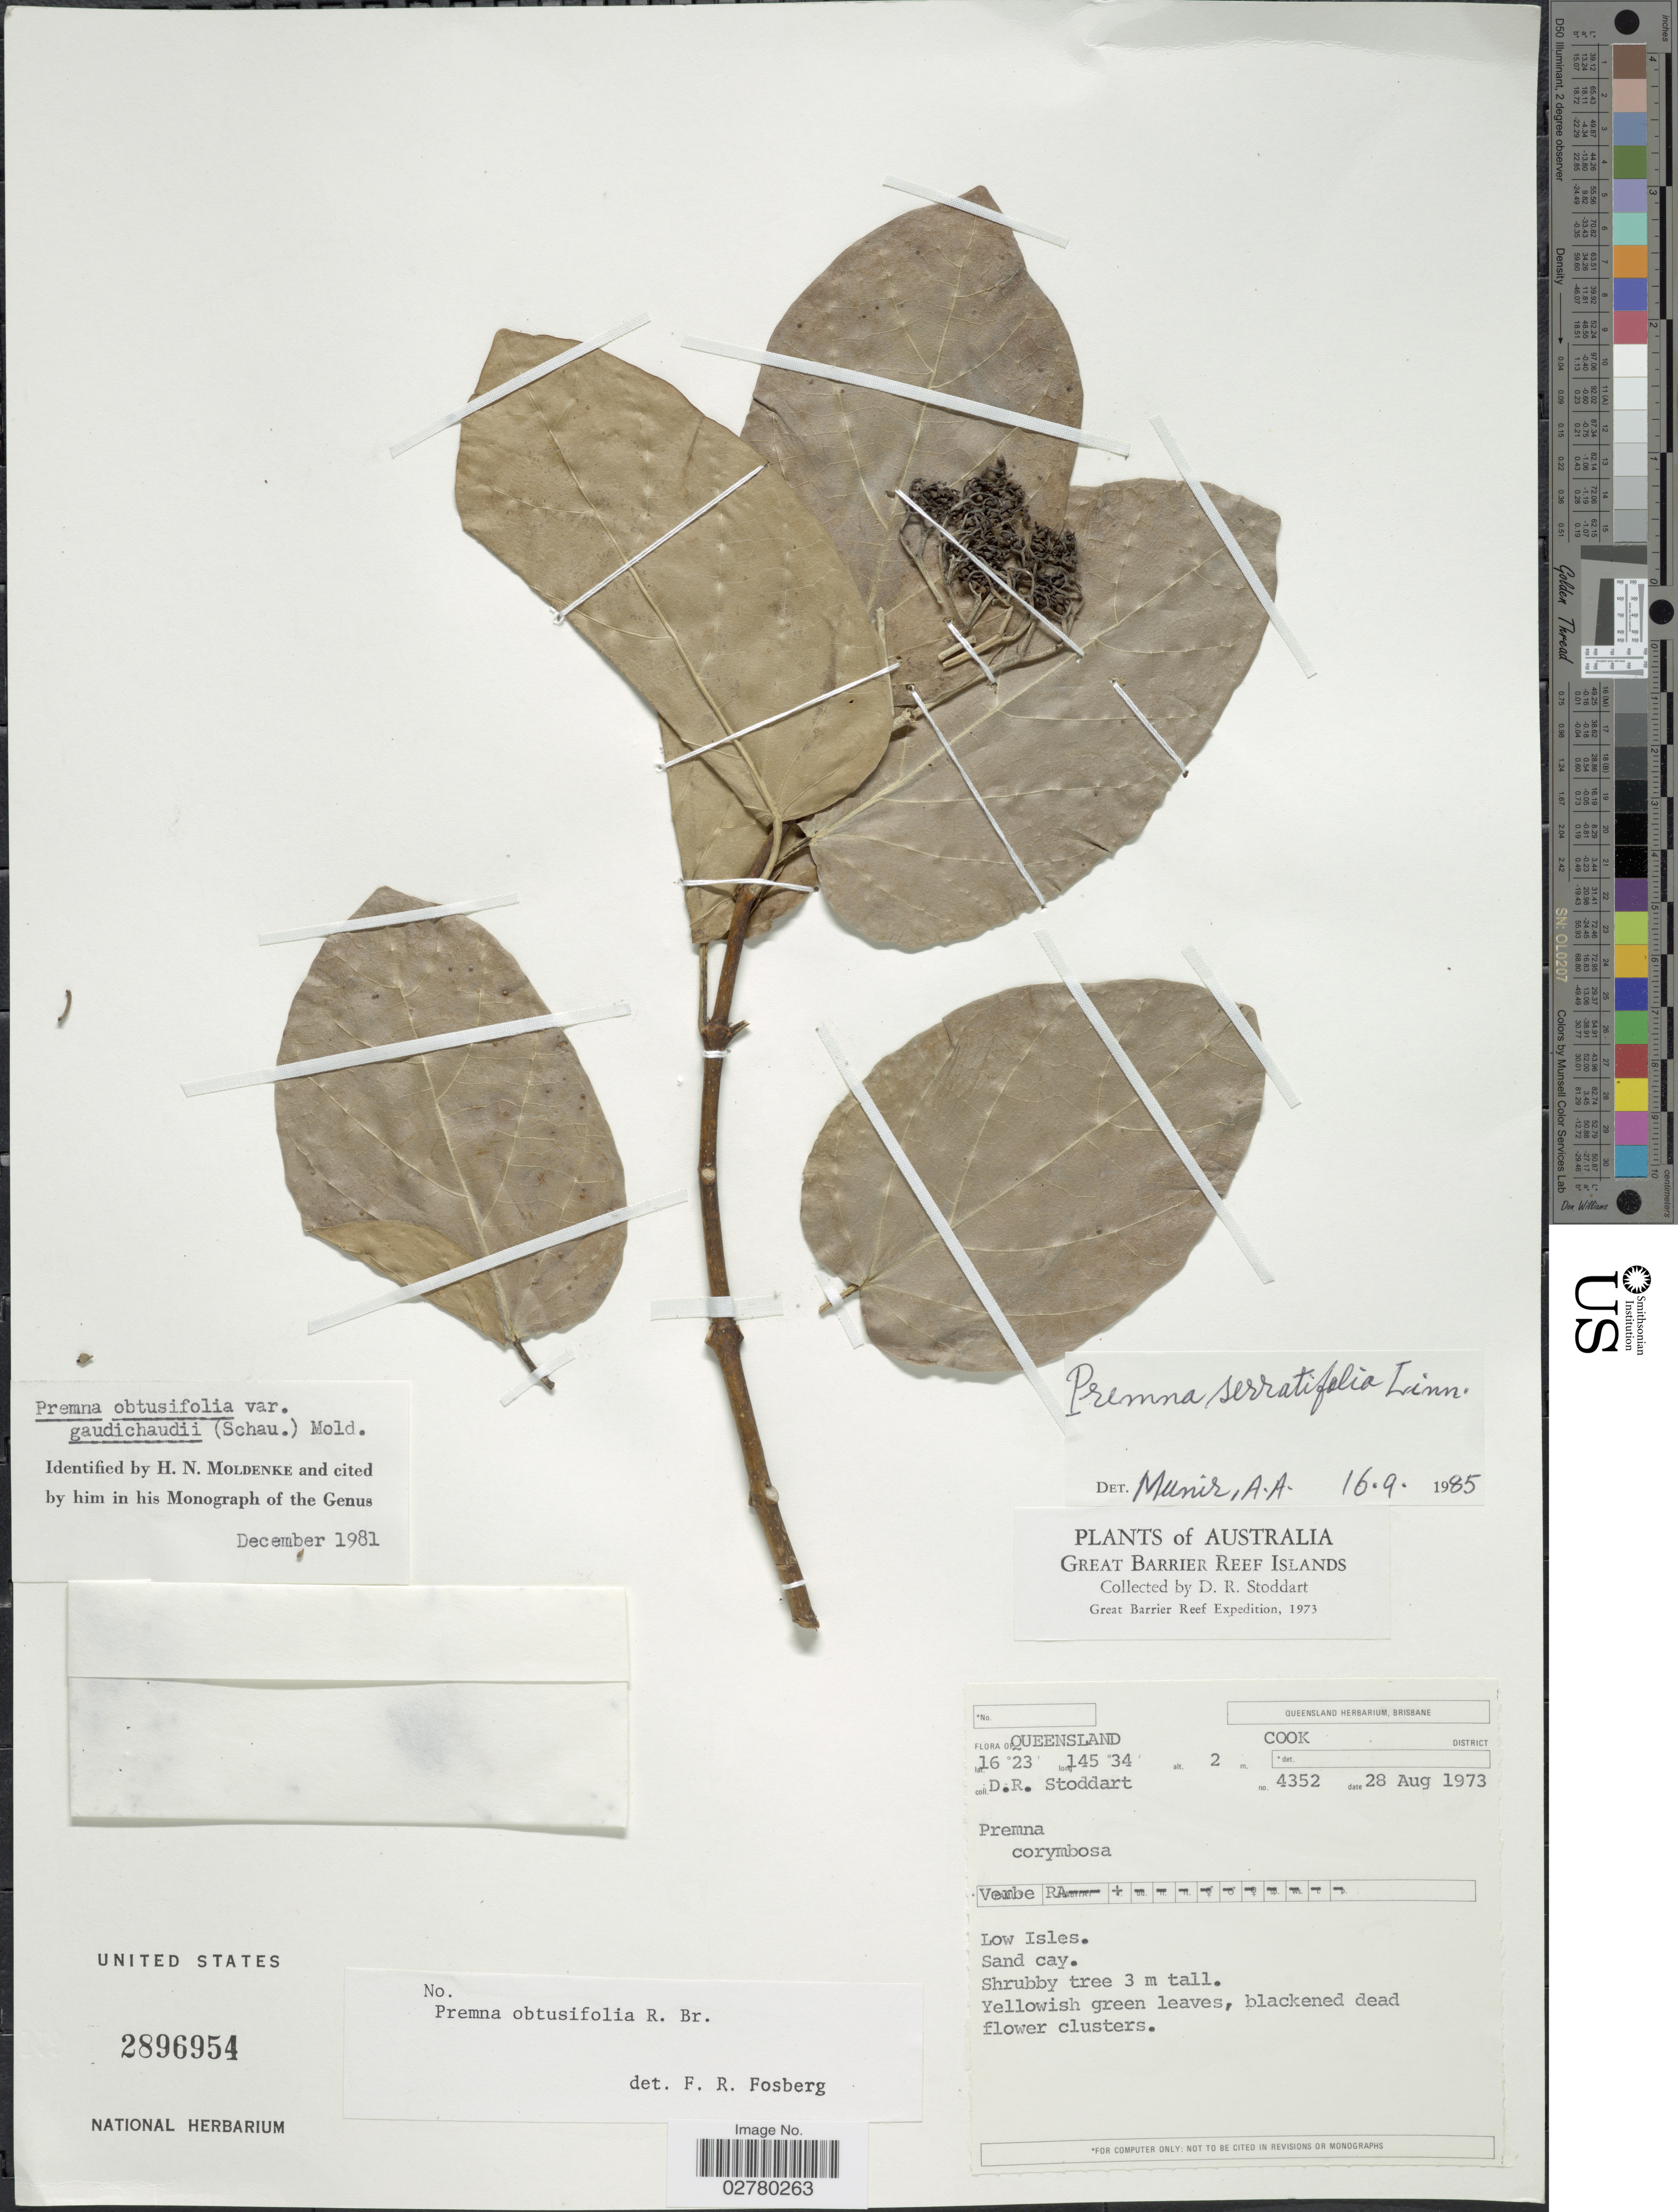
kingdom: Plantae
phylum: Tracheophyta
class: Magnoliopsida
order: Lamiales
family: Lamiaceae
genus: Premna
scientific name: Premna serratifolia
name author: L.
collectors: D. R. Stoddart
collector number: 4352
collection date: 1973-08-28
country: Australia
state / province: Queensland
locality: Great Barrier Reef Islands, Cook District, Low Isles.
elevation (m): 2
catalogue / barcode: US 2896954